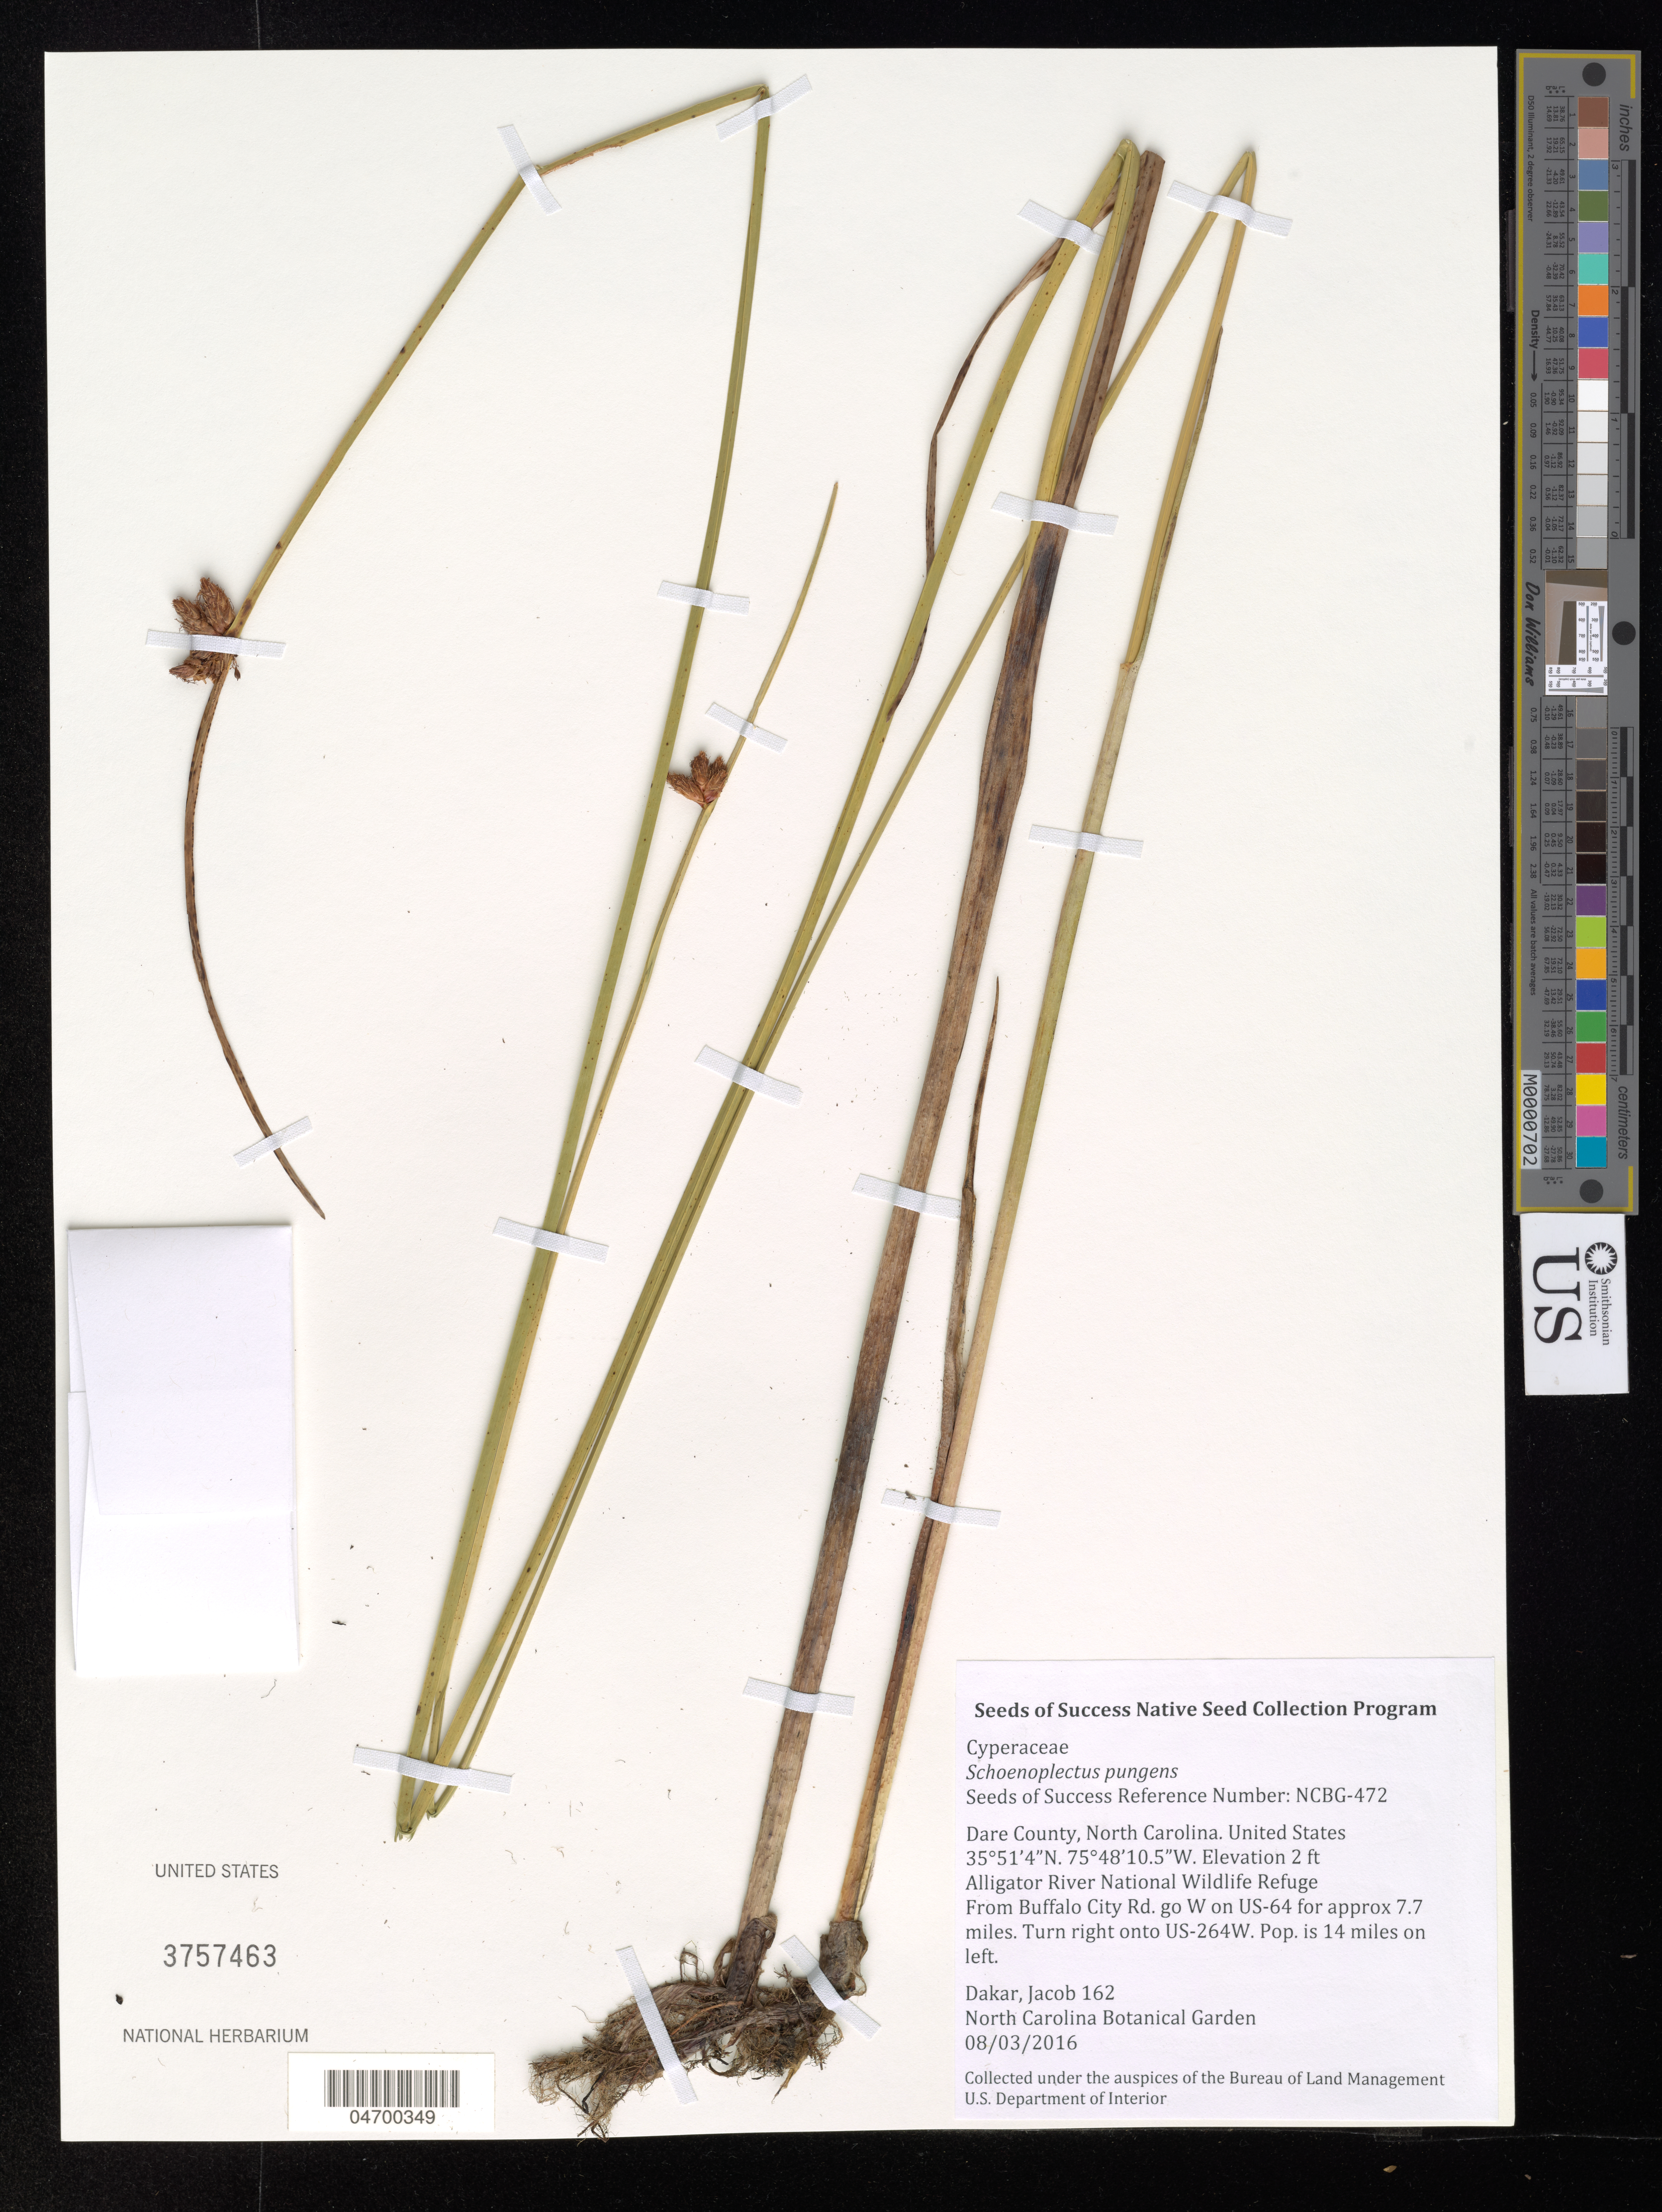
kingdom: Plantae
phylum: Tracheophyta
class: Liliopsida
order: Poales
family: Cyperaceae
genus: Schoenoplectus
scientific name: Schoenoplectus pungens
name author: (Vahl) Palla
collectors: J. Dakar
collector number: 162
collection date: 2016-08-03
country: United States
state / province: North Carolina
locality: Dare County. Alligator River National Wildlife Refuge From Buffalo City Rd. go W on US-64 for approx 7.7 miles Turn right onto US-264W. Pop. is 14 miles on left.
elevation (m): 1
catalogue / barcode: US 3757463